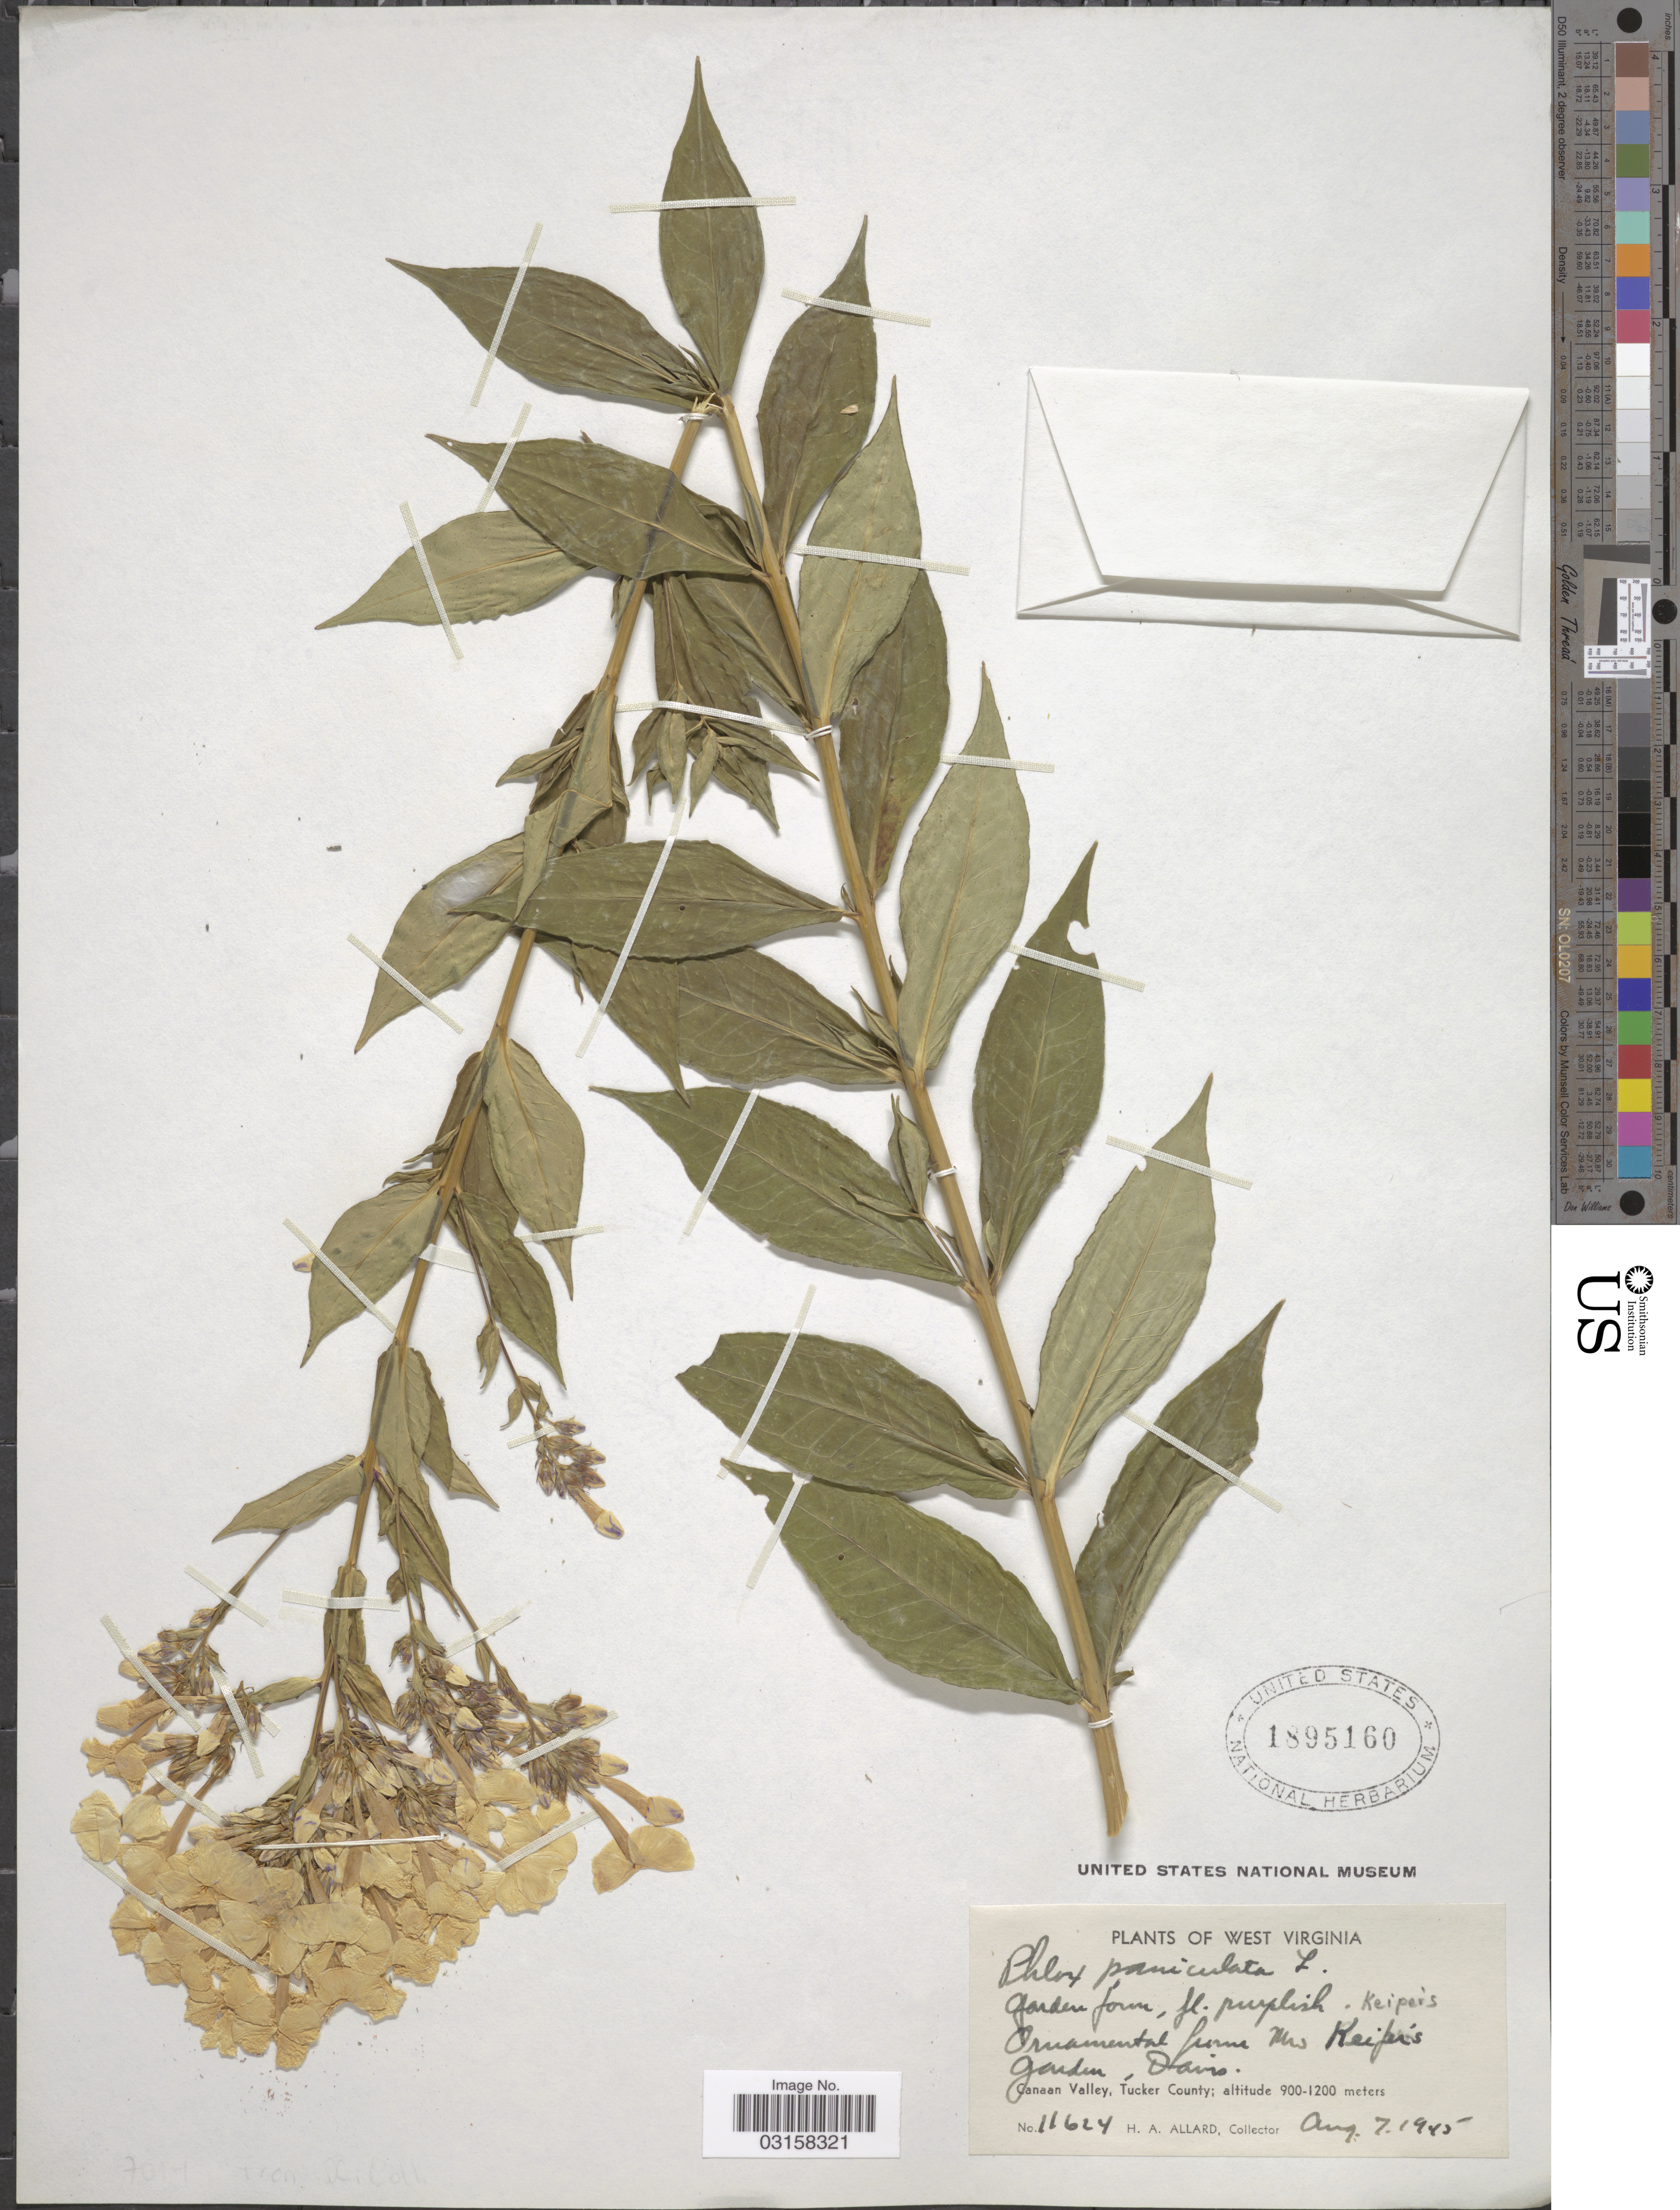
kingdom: Plantae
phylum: Tracheophyta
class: Magnoliopsida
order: Ericales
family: Polemoniaceae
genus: Phlox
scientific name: Phlox paniculata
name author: L.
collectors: H. A. Allard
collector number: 11624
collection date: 1945-08-07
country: United States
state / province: West Virginia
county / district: Tucker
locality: Ornamental farm Mrs Keiper's garden, Davis. Canaan Valley, Tucker County.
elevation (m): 900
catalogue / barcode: US 1895160